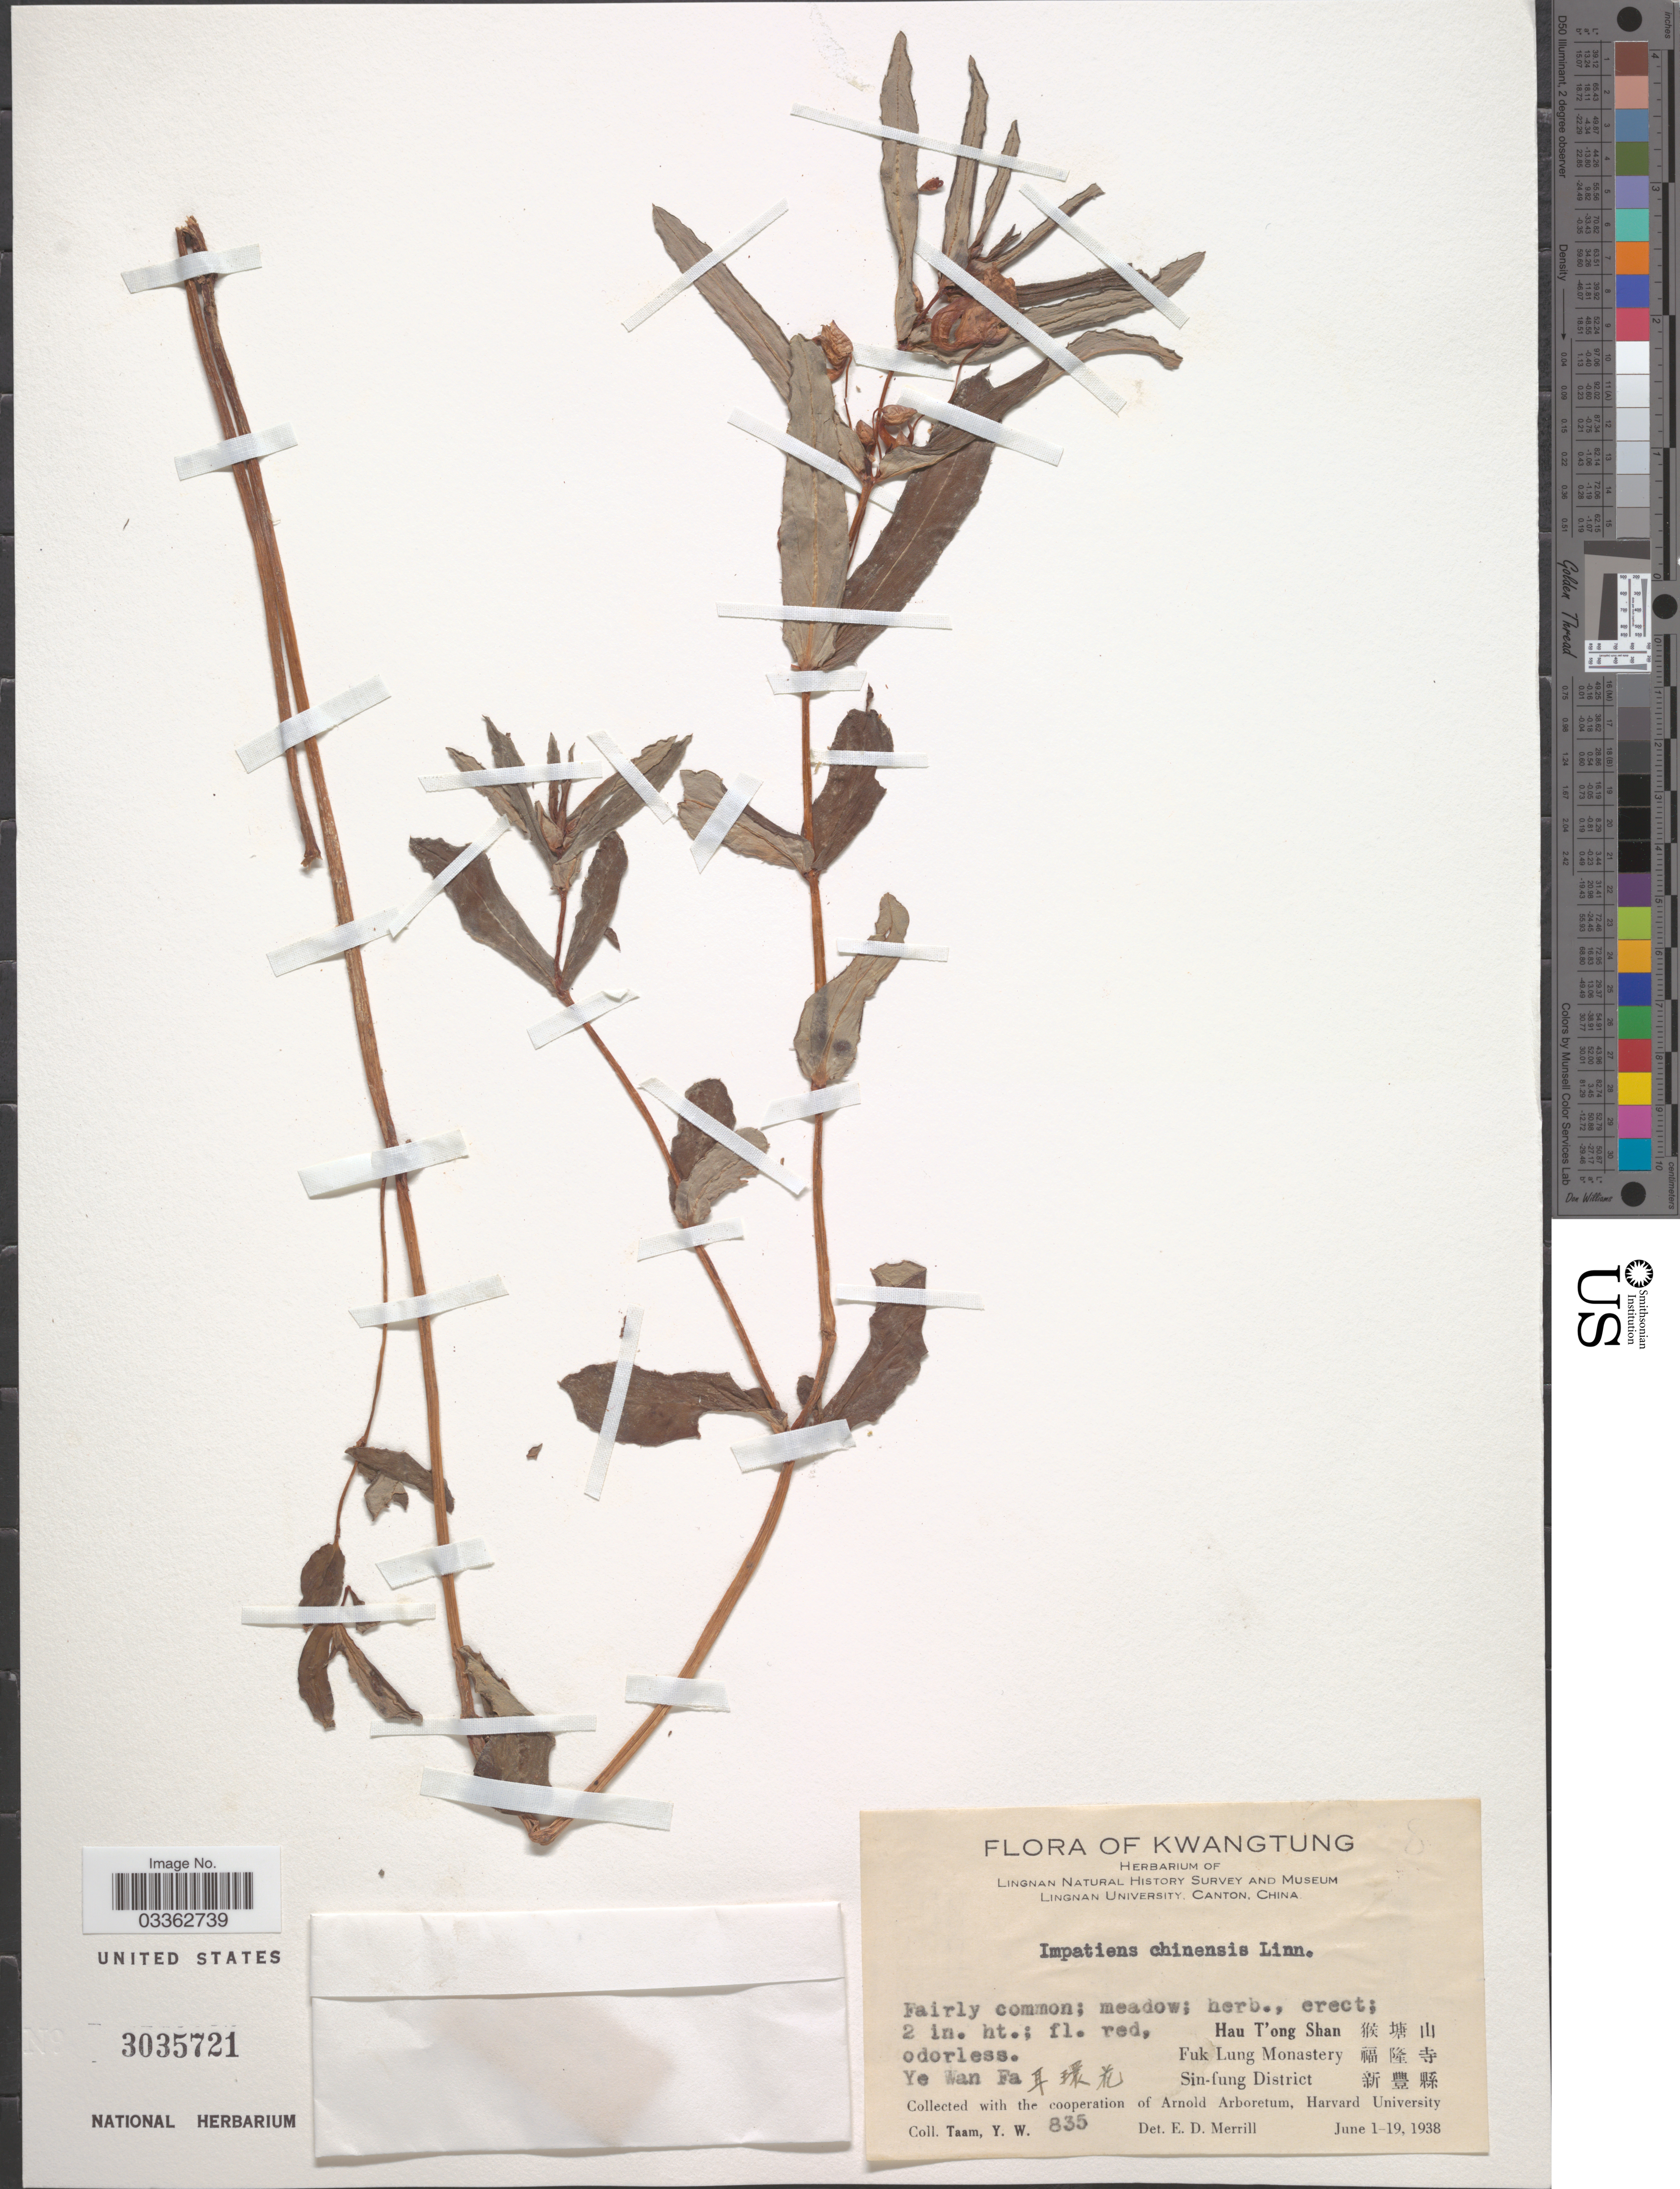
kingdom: Plantae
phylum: Tracheophyta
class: Magnoliopsida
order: Ericales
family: Balsaminaceae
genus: Impatiens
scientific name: Impatiens chinensis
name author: L.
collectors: Y. W. Taam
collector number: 835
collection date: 1938-06-01/1938-06-19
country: China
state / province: Guangdong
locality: Kwangtung. Hau T'ong Shan X, Fuk Lung Monastery X, Sin-fung District X.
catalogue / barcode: US 3035721